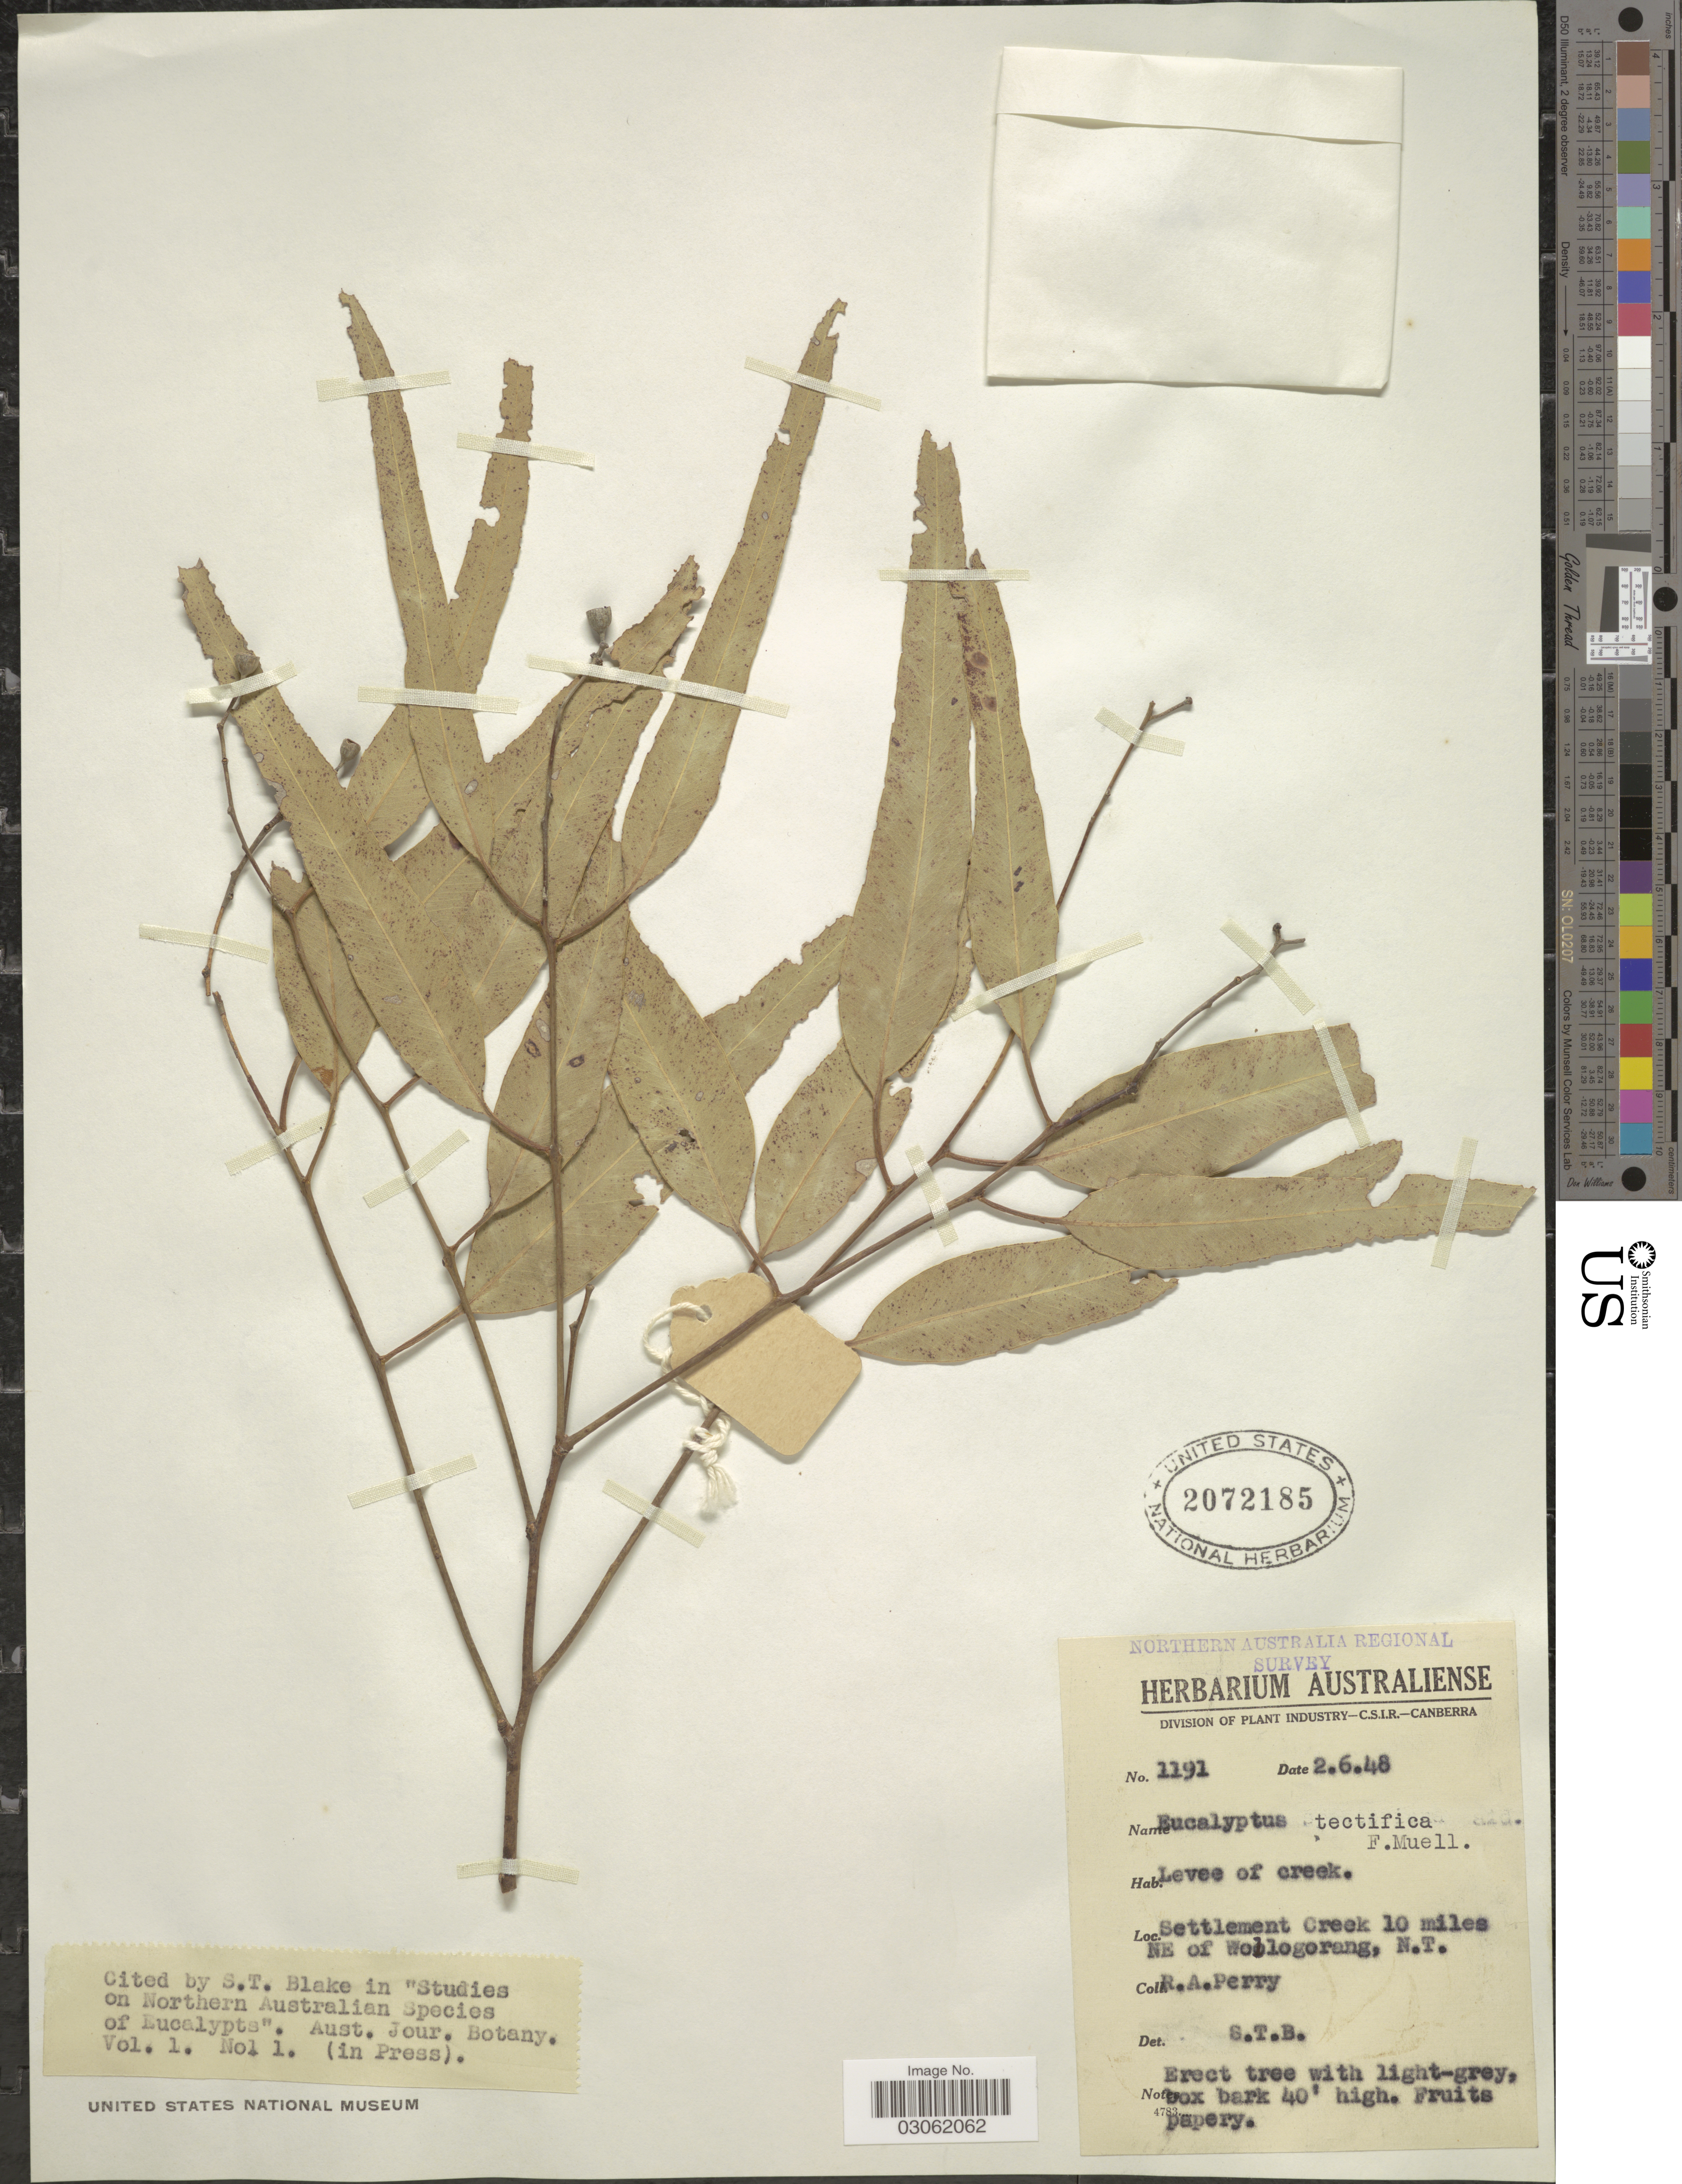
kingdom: Plantae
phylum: Tracheophyta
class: Magnoliopsida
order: Myrtales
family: Myrtaceae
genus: Eucalyptus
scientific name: Eucalyptus tectifica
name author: F. Muell.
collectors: Perry, R. A.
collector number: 1191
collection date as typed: Transcribed d/m/y: 2/6/48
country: Australia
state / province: Northern Territory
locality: Settlement Creek 10 miles NE of Wollogorang, N. T.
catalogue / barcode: US 2072185